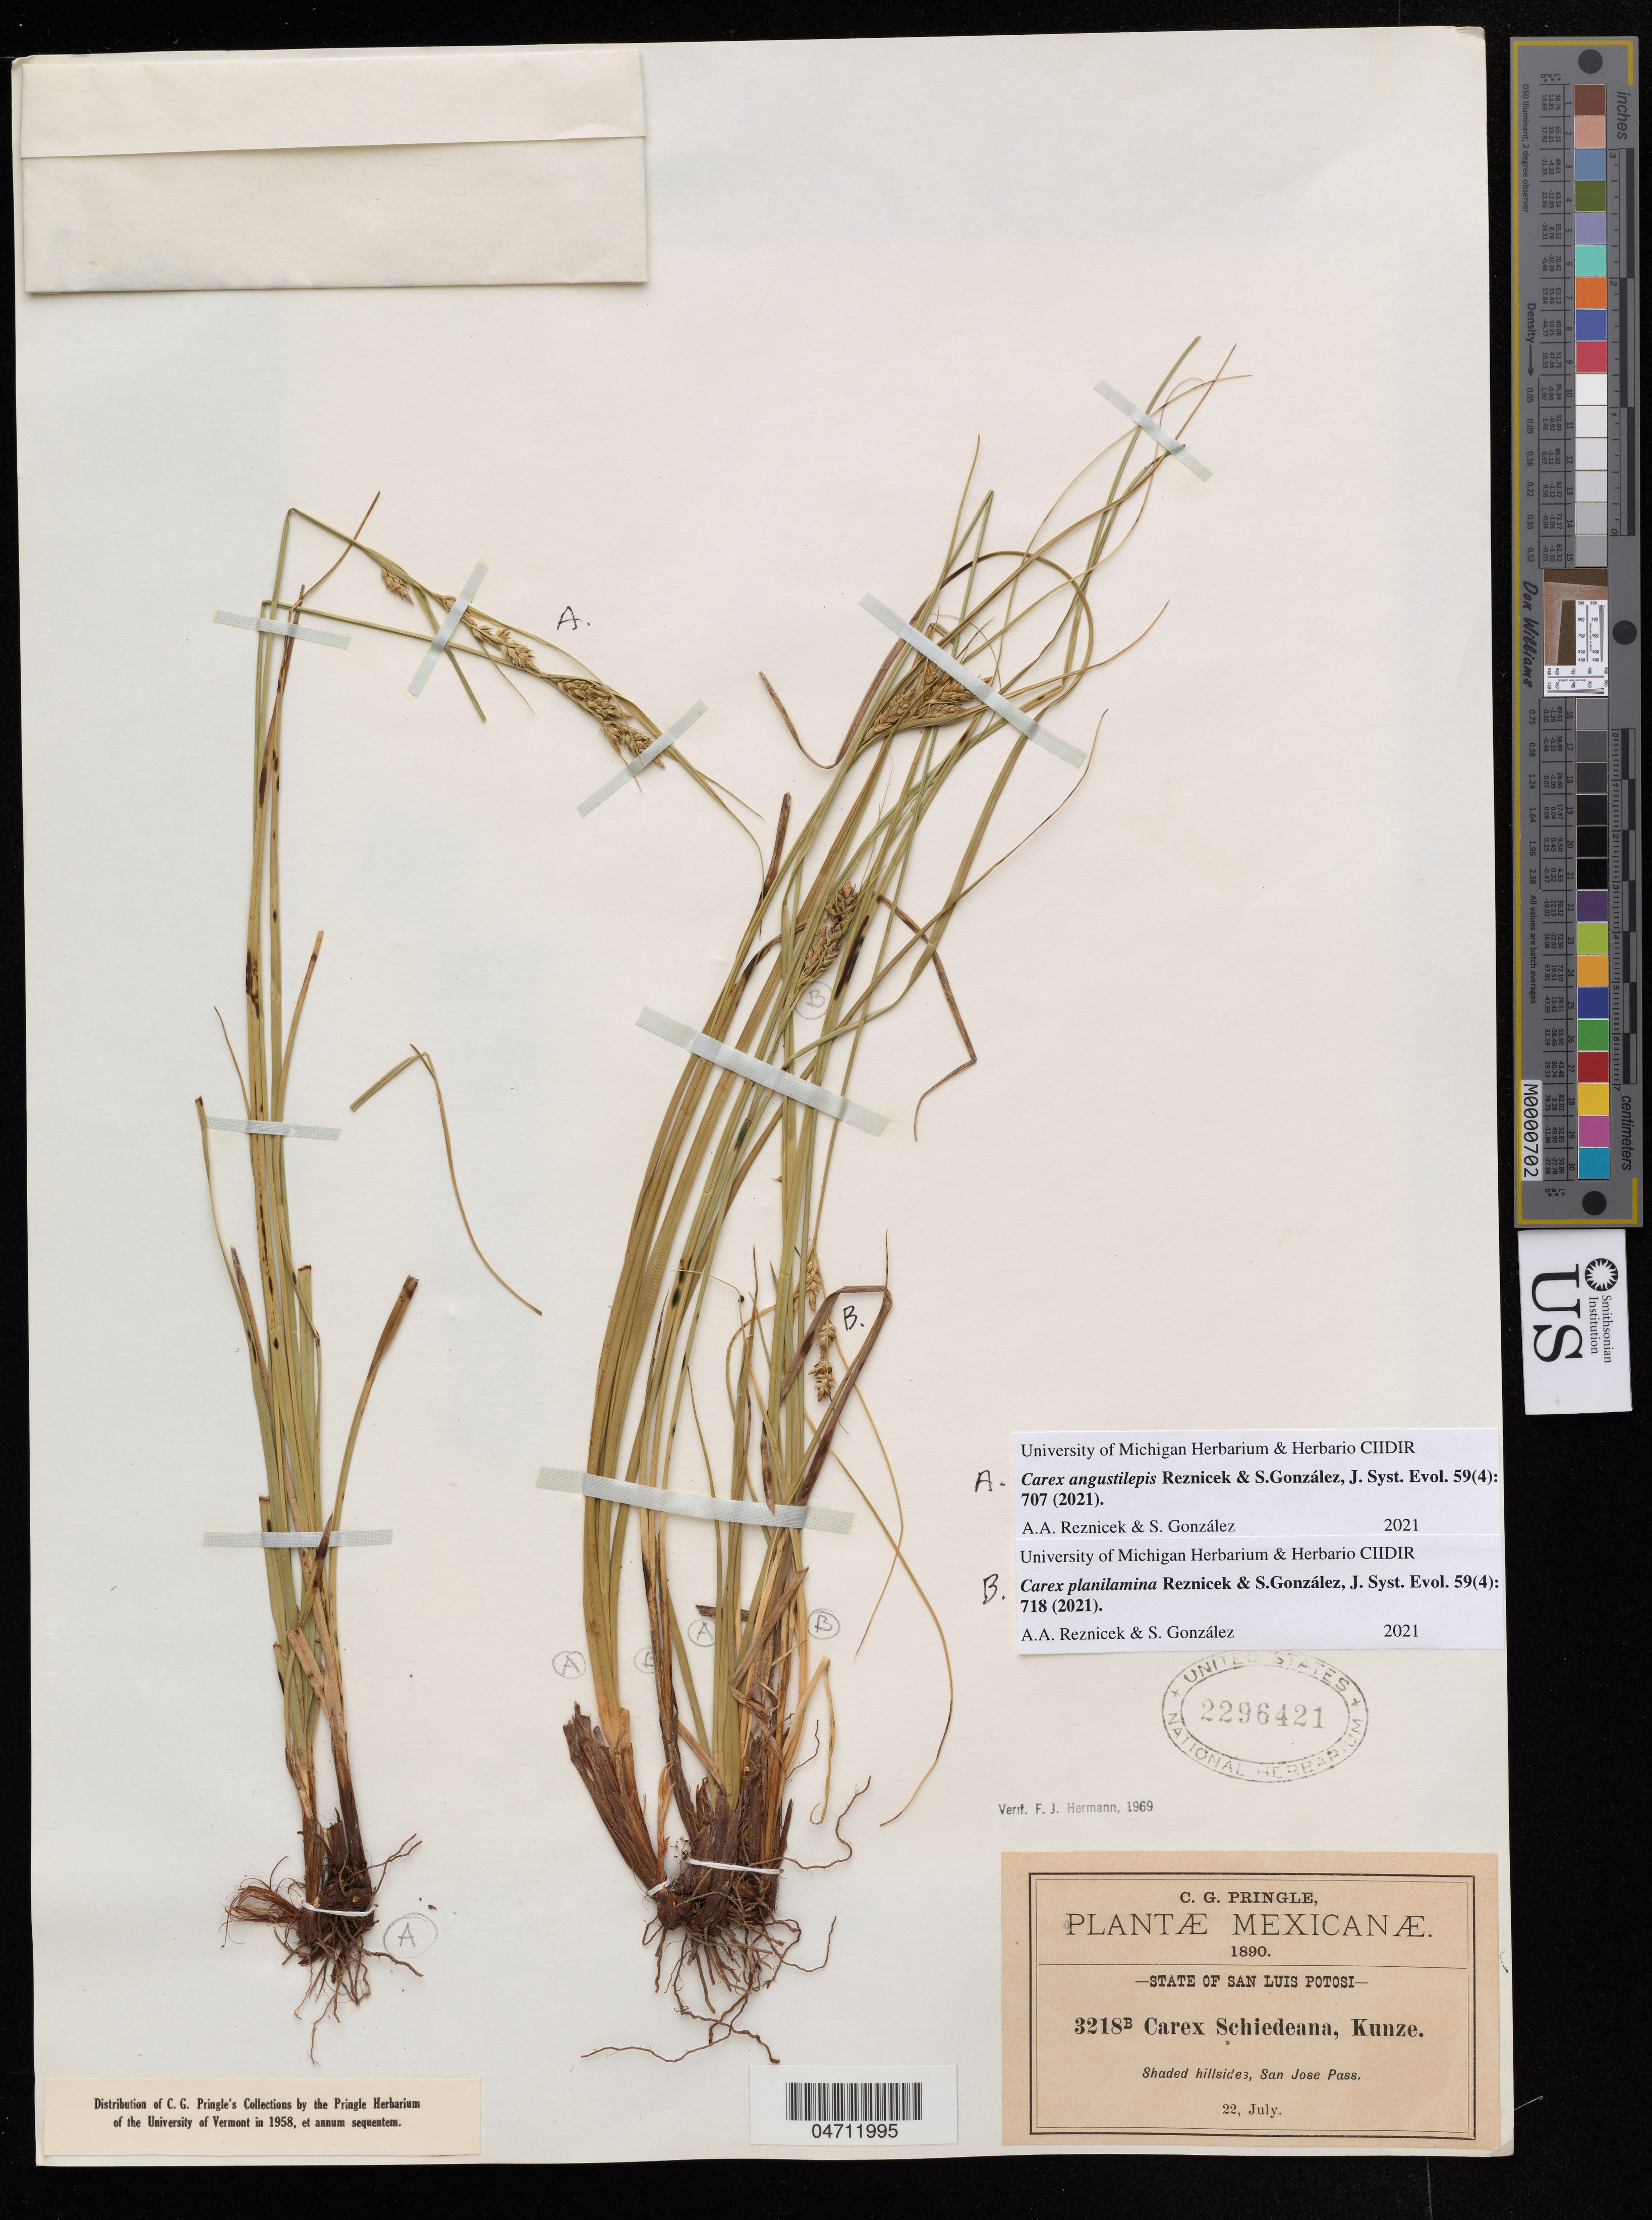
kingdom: Plantae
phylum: Tracheophyta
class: Liliopsida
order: Poales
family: Cyperaceae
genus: Carex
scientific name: Carex angustilepis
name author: Reznicek & S.González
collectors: C. G. Pringle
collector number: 3218 b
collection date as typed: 11 Jun 1890 and 22 Jul 1890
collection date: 1890-06-11,1890-07-22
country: Mexico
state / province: San Luis Potosi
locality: San Jose Pass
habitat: Shaded hillsides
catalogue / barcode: US 2296421